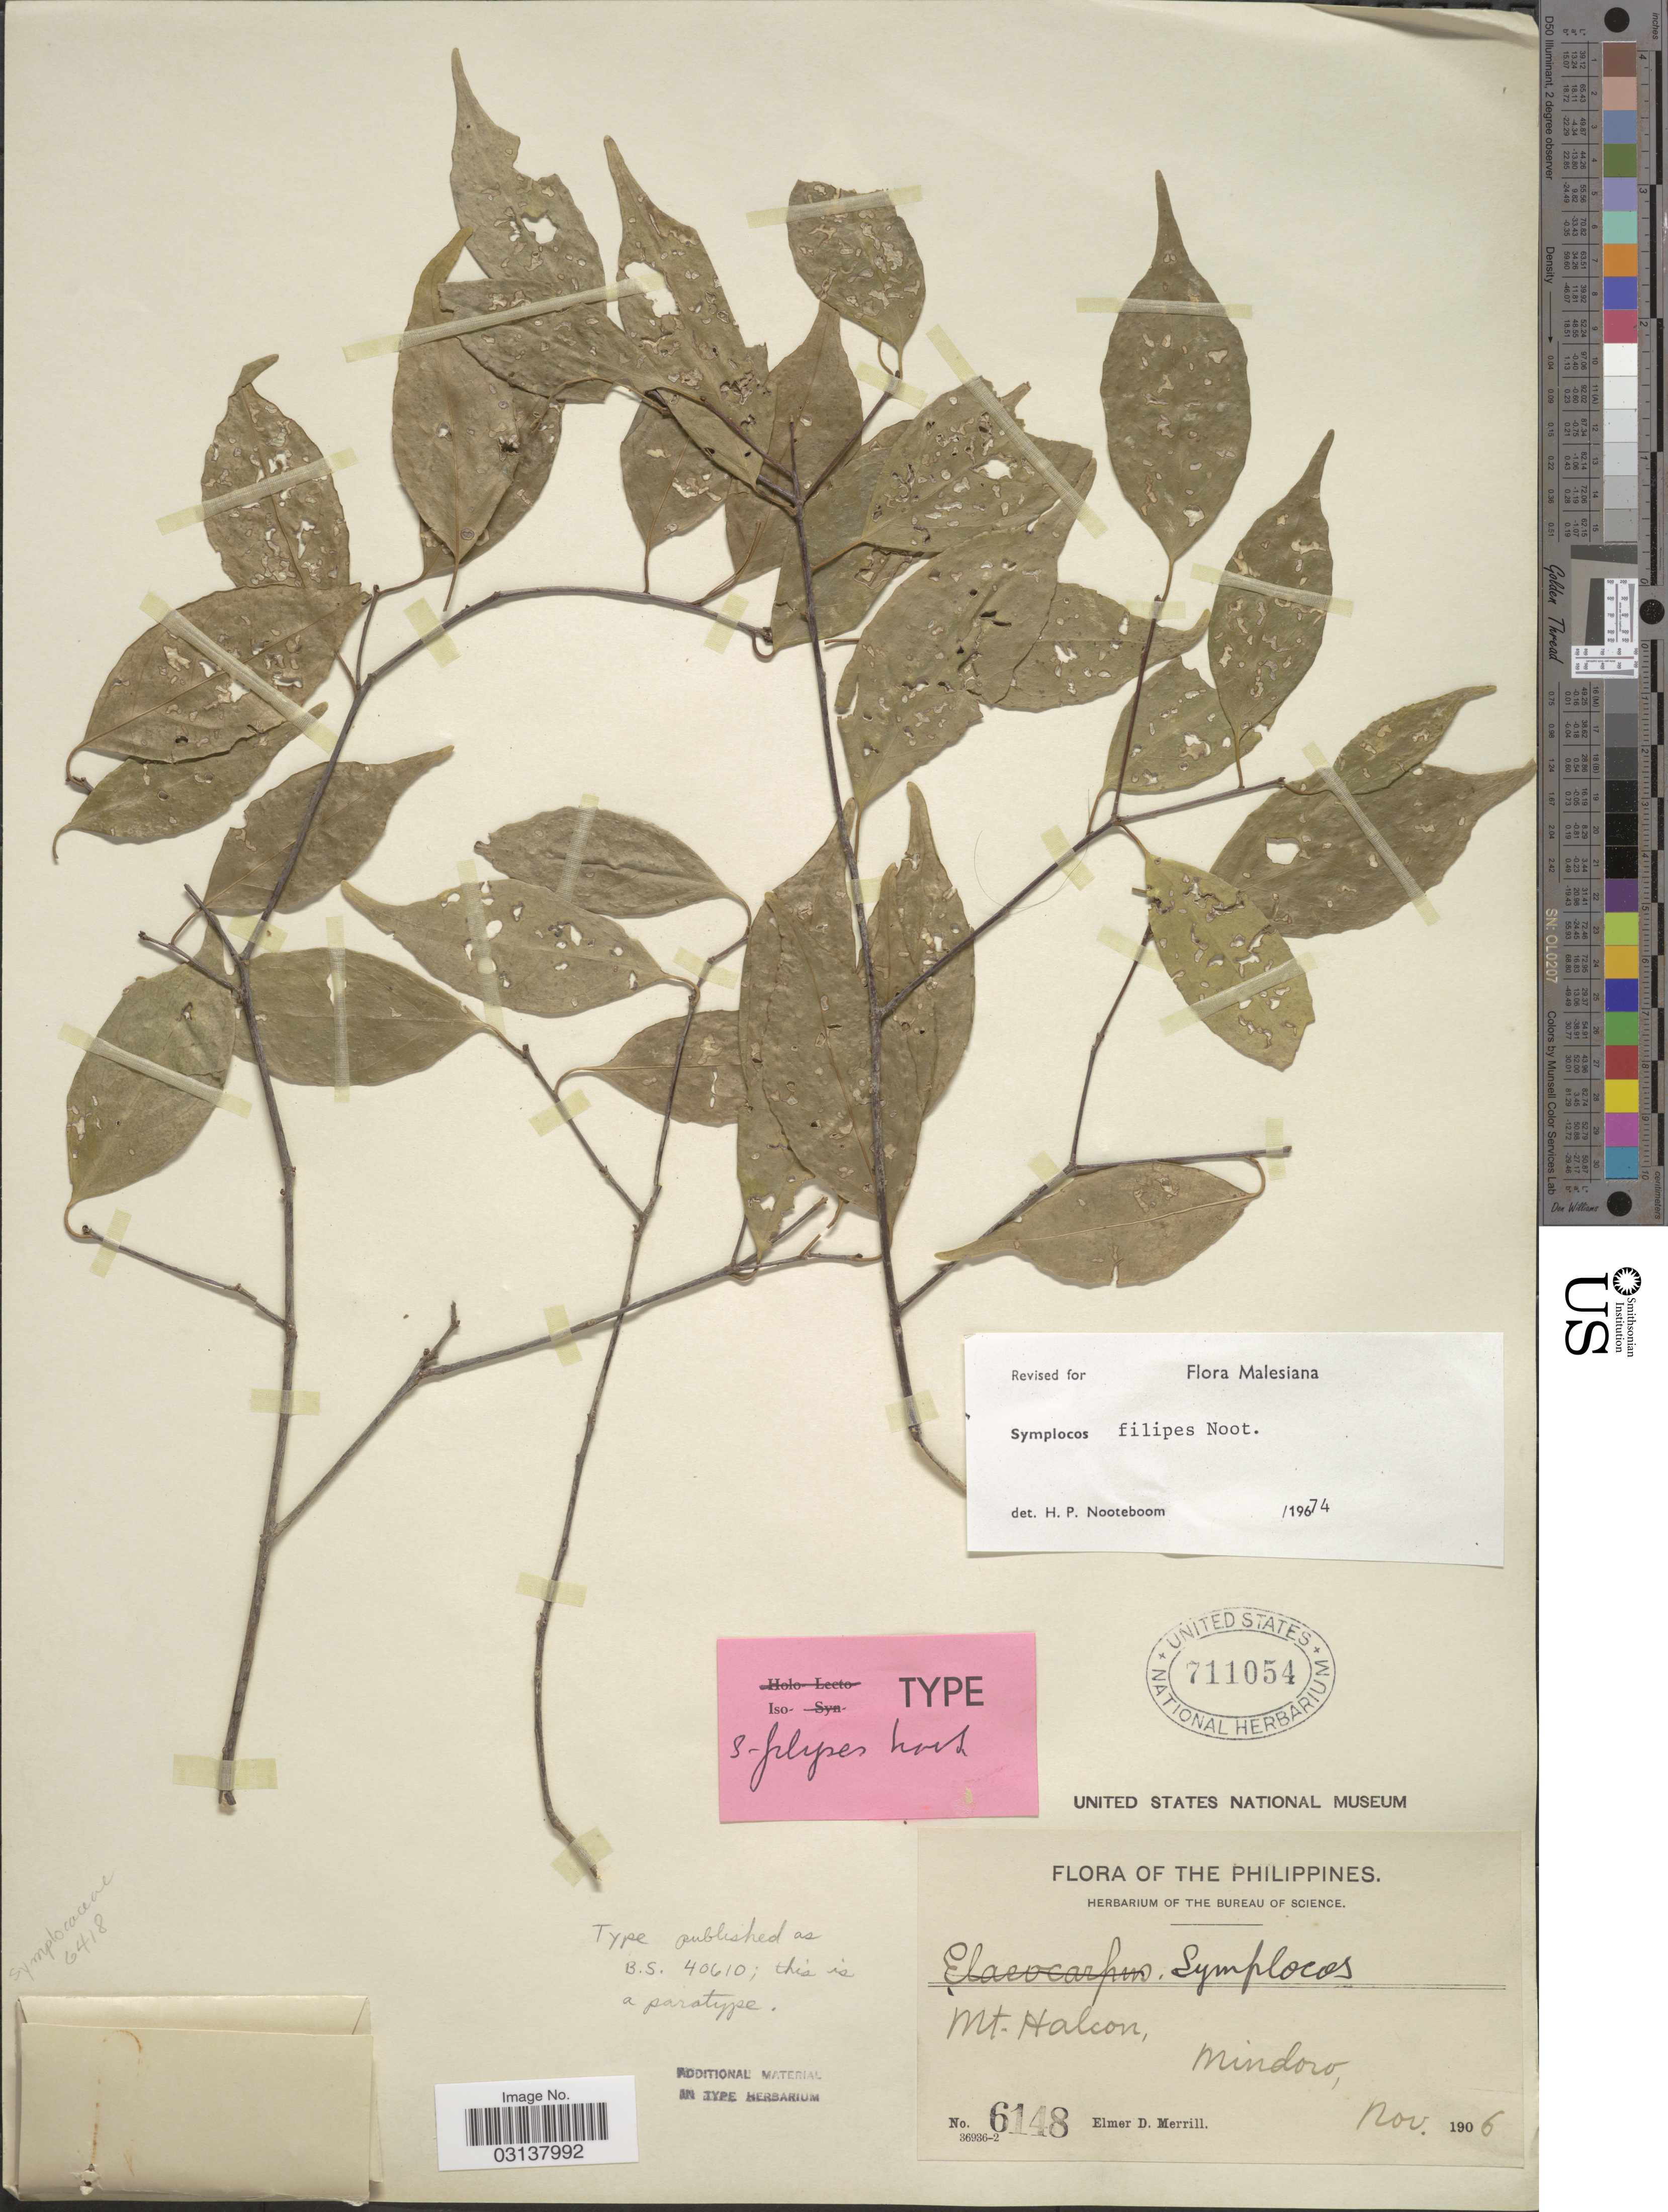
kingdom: Plantae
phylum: Tracheophyta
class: Magnoliopsida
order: Ericales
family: Symplocaceae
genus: Symplocos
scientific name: Symplocos filipes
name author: Noot.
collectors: E. D. Merrill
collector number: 6148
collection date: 1906-11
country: Philippines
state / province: Mimaropa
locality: The Philippines. Mt. Halcon, Mindoro.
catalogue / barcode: US 711054